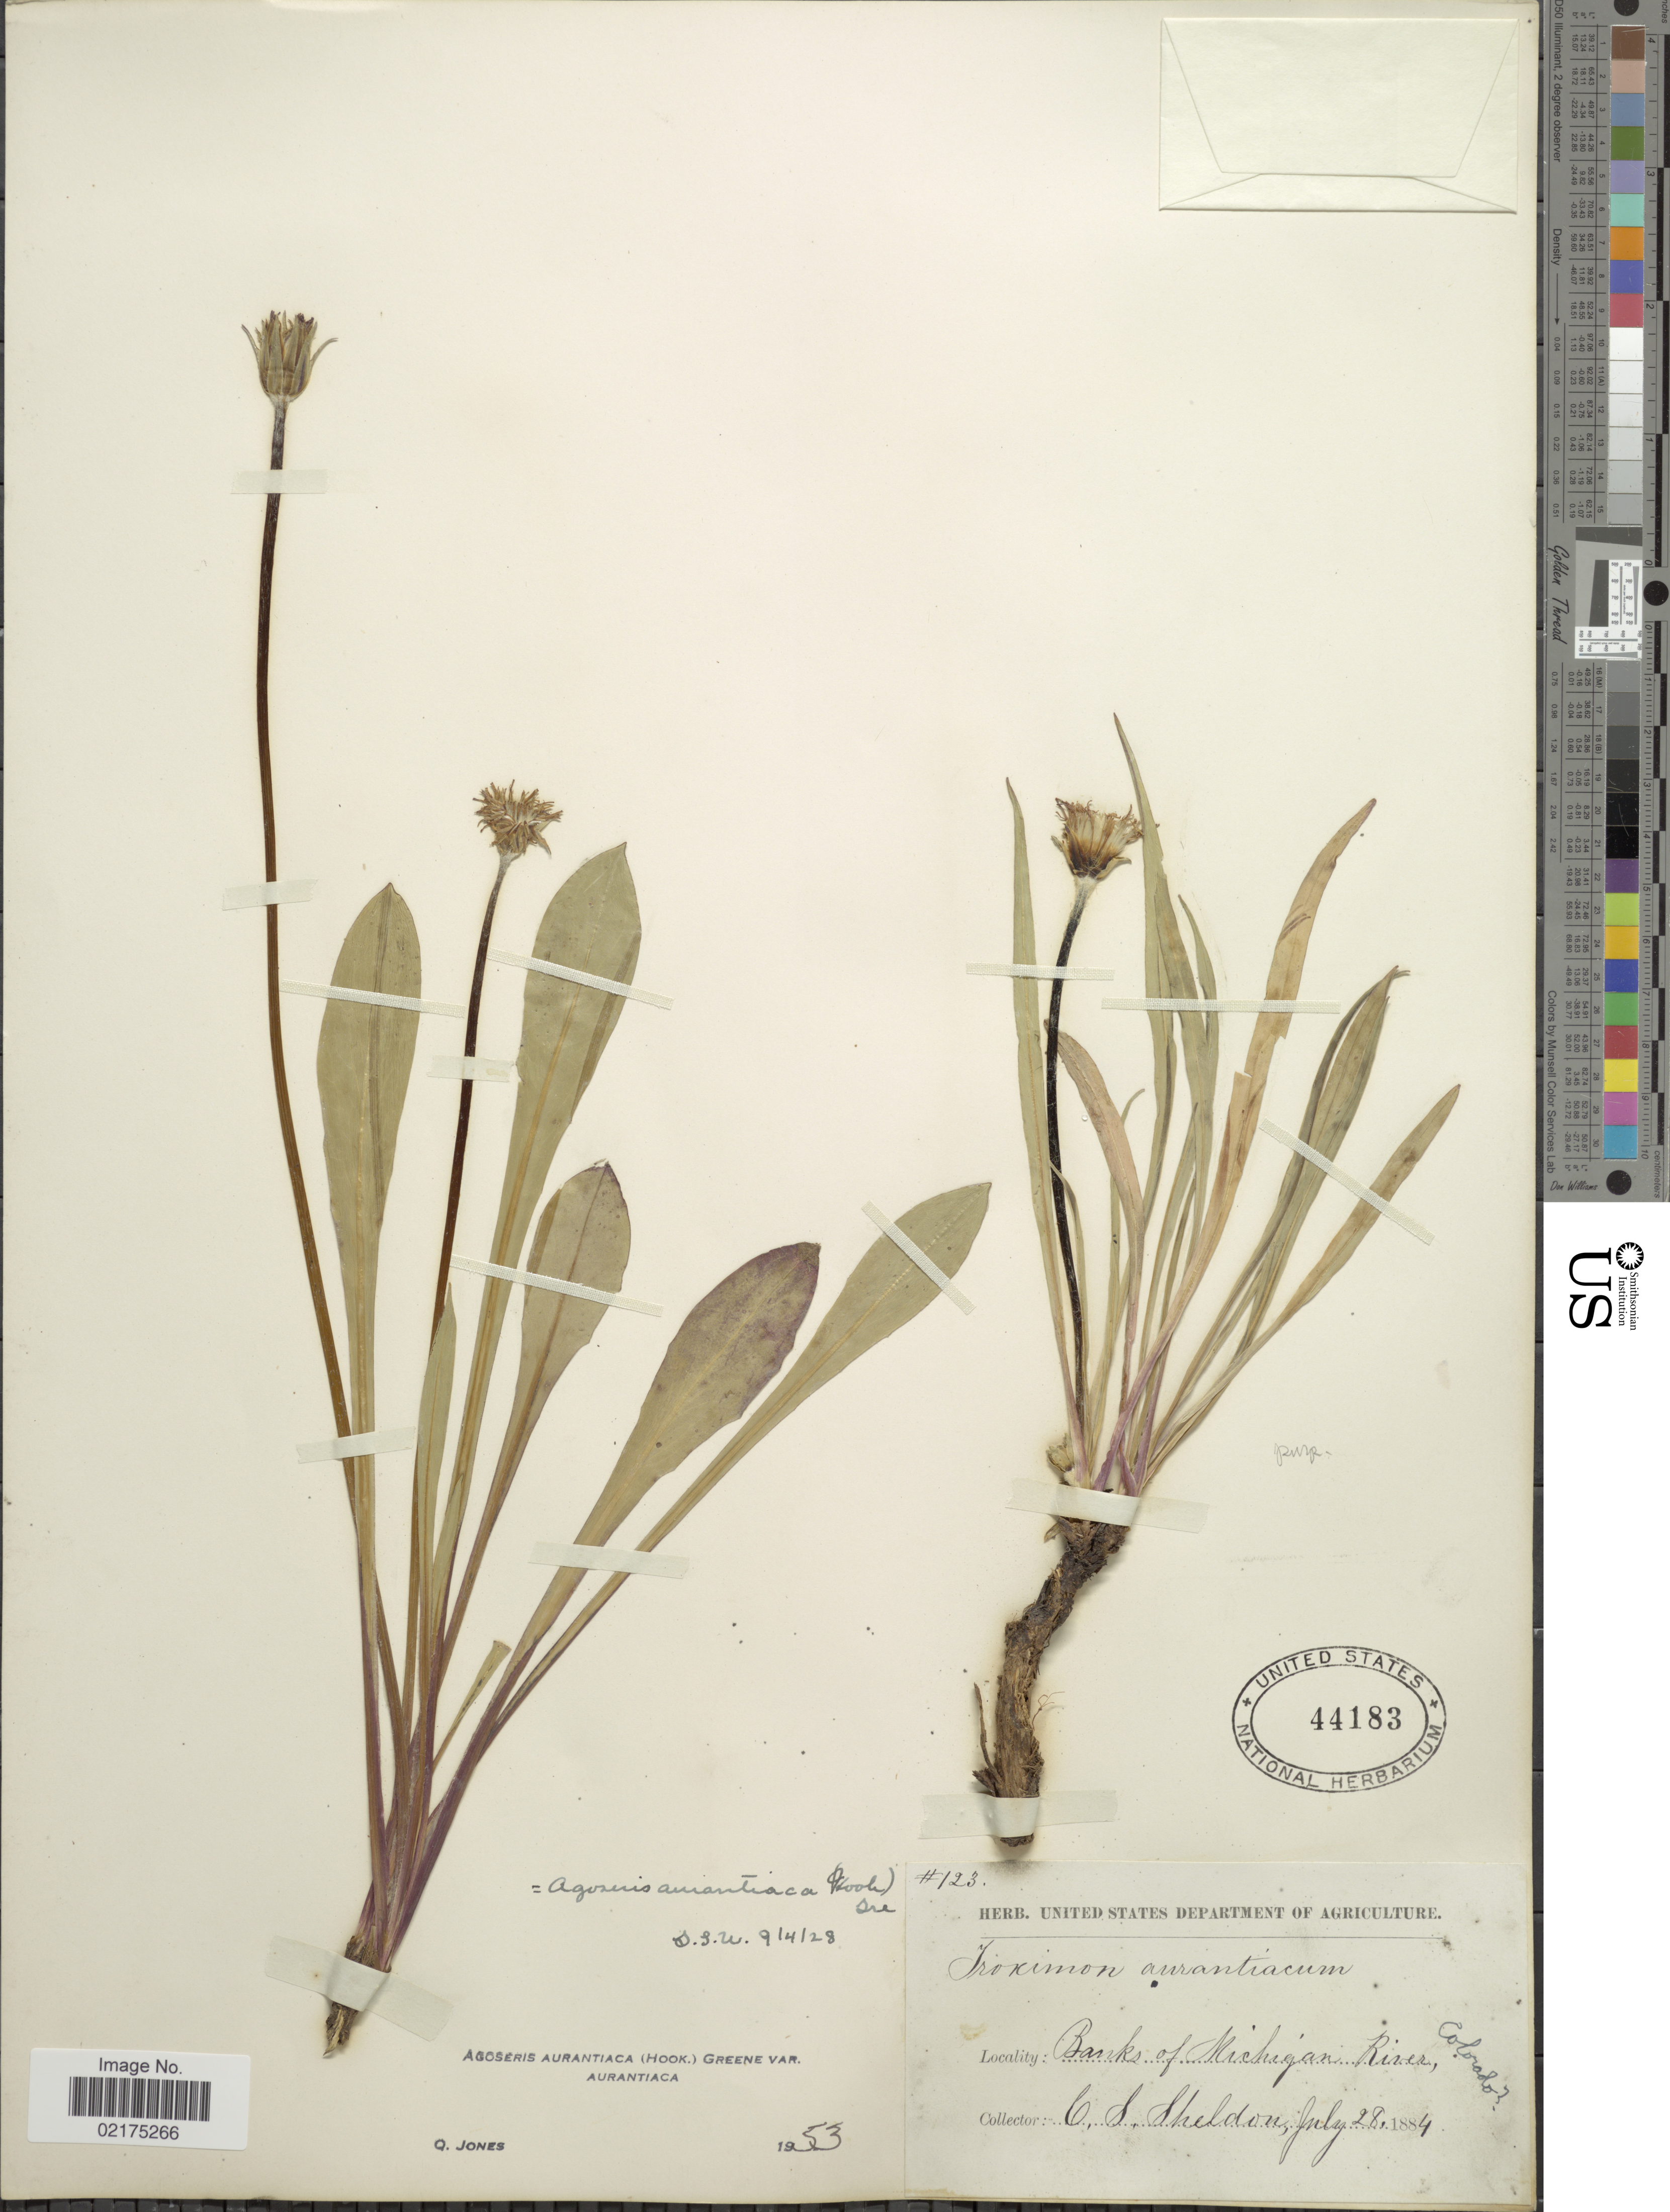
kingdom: Plantae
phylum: Tracheophyta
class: Magnoliopsida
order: Asterales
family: Asteraceae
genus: Agoseris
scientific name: Agoseris aurantiaca var. aurantiaca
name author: (Hook.) Greene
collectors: C. S. Sheldon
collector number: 123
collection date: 1884-07-28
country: United States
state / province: Colorado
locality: Banks of Michigan River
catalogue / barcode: US 44183